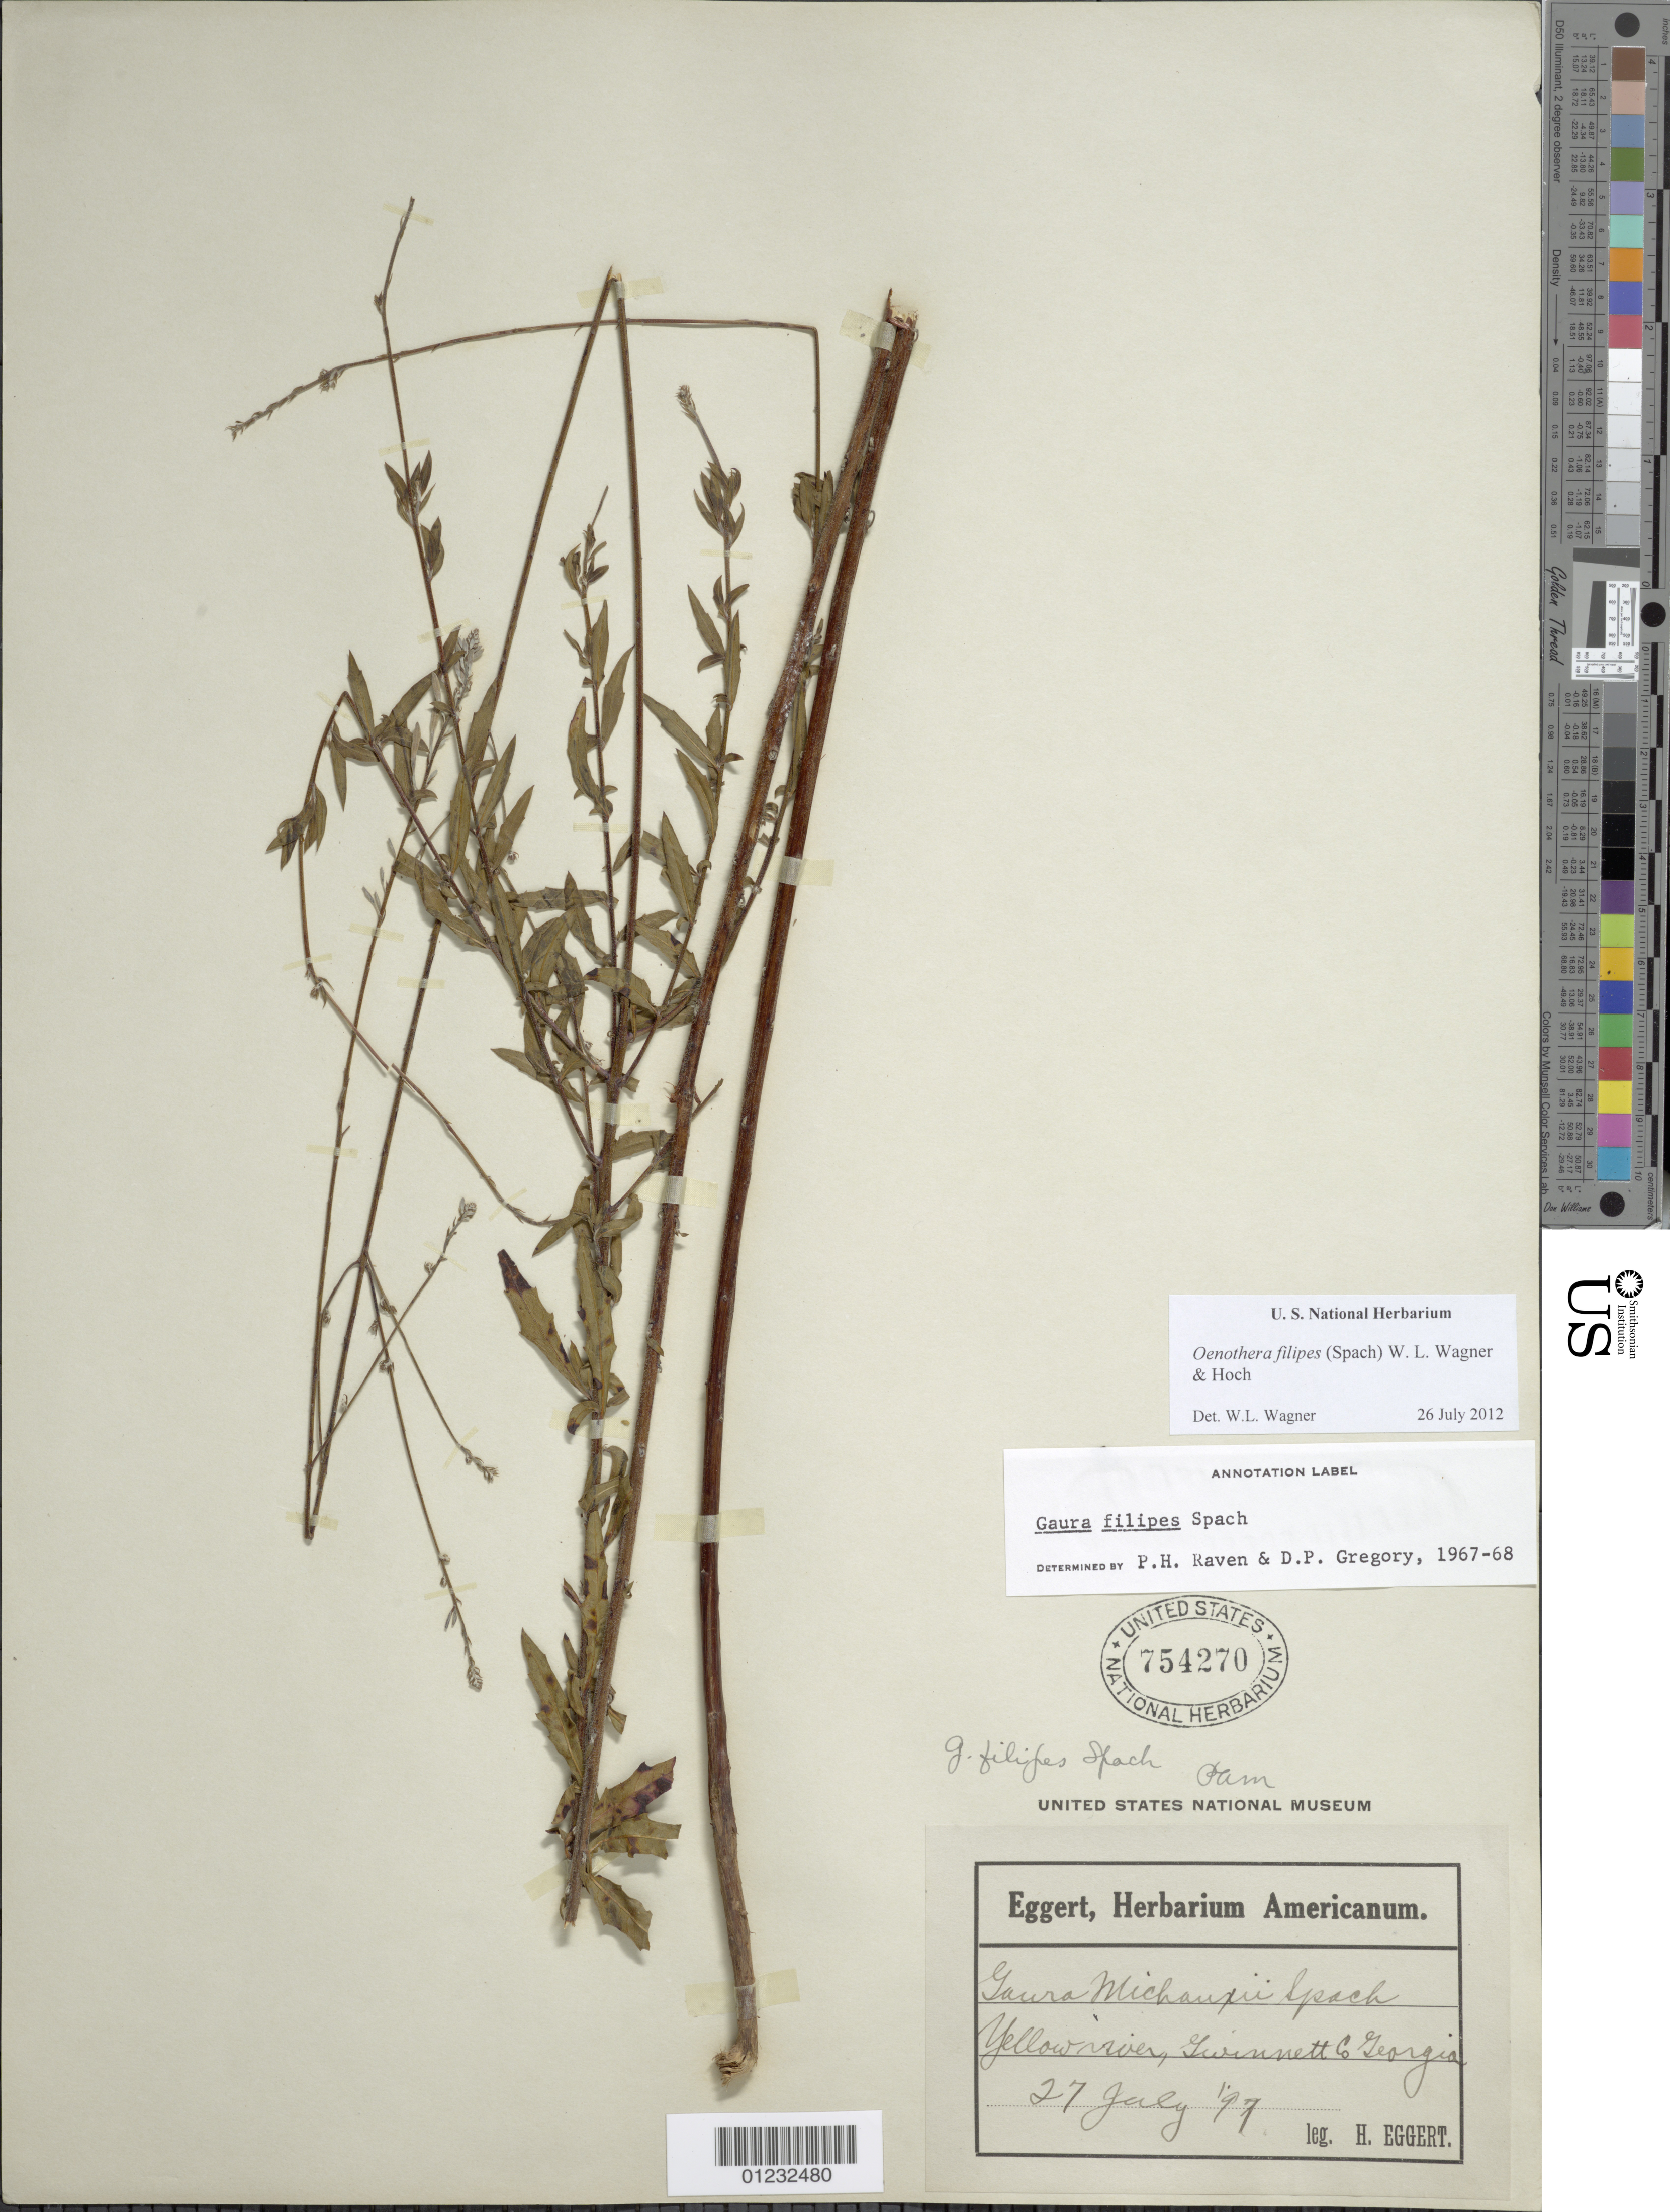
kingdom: Plantae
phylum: Tracheophyta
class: Magnoliopsida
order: Myrtales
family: Onagraceae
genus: Oenothera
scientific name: Oenothera filipes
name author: (Spach) W.L. Wagner & Hoch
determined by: Wagner, W. L., (BOT), Smithsonian Institution - National Museum of Natural History (UNITED STATES)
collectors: H. Eggert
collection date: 1997-07-27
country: United States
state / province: Georgia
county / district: Gwinnett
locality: Yellow River.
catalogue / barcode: US 754270